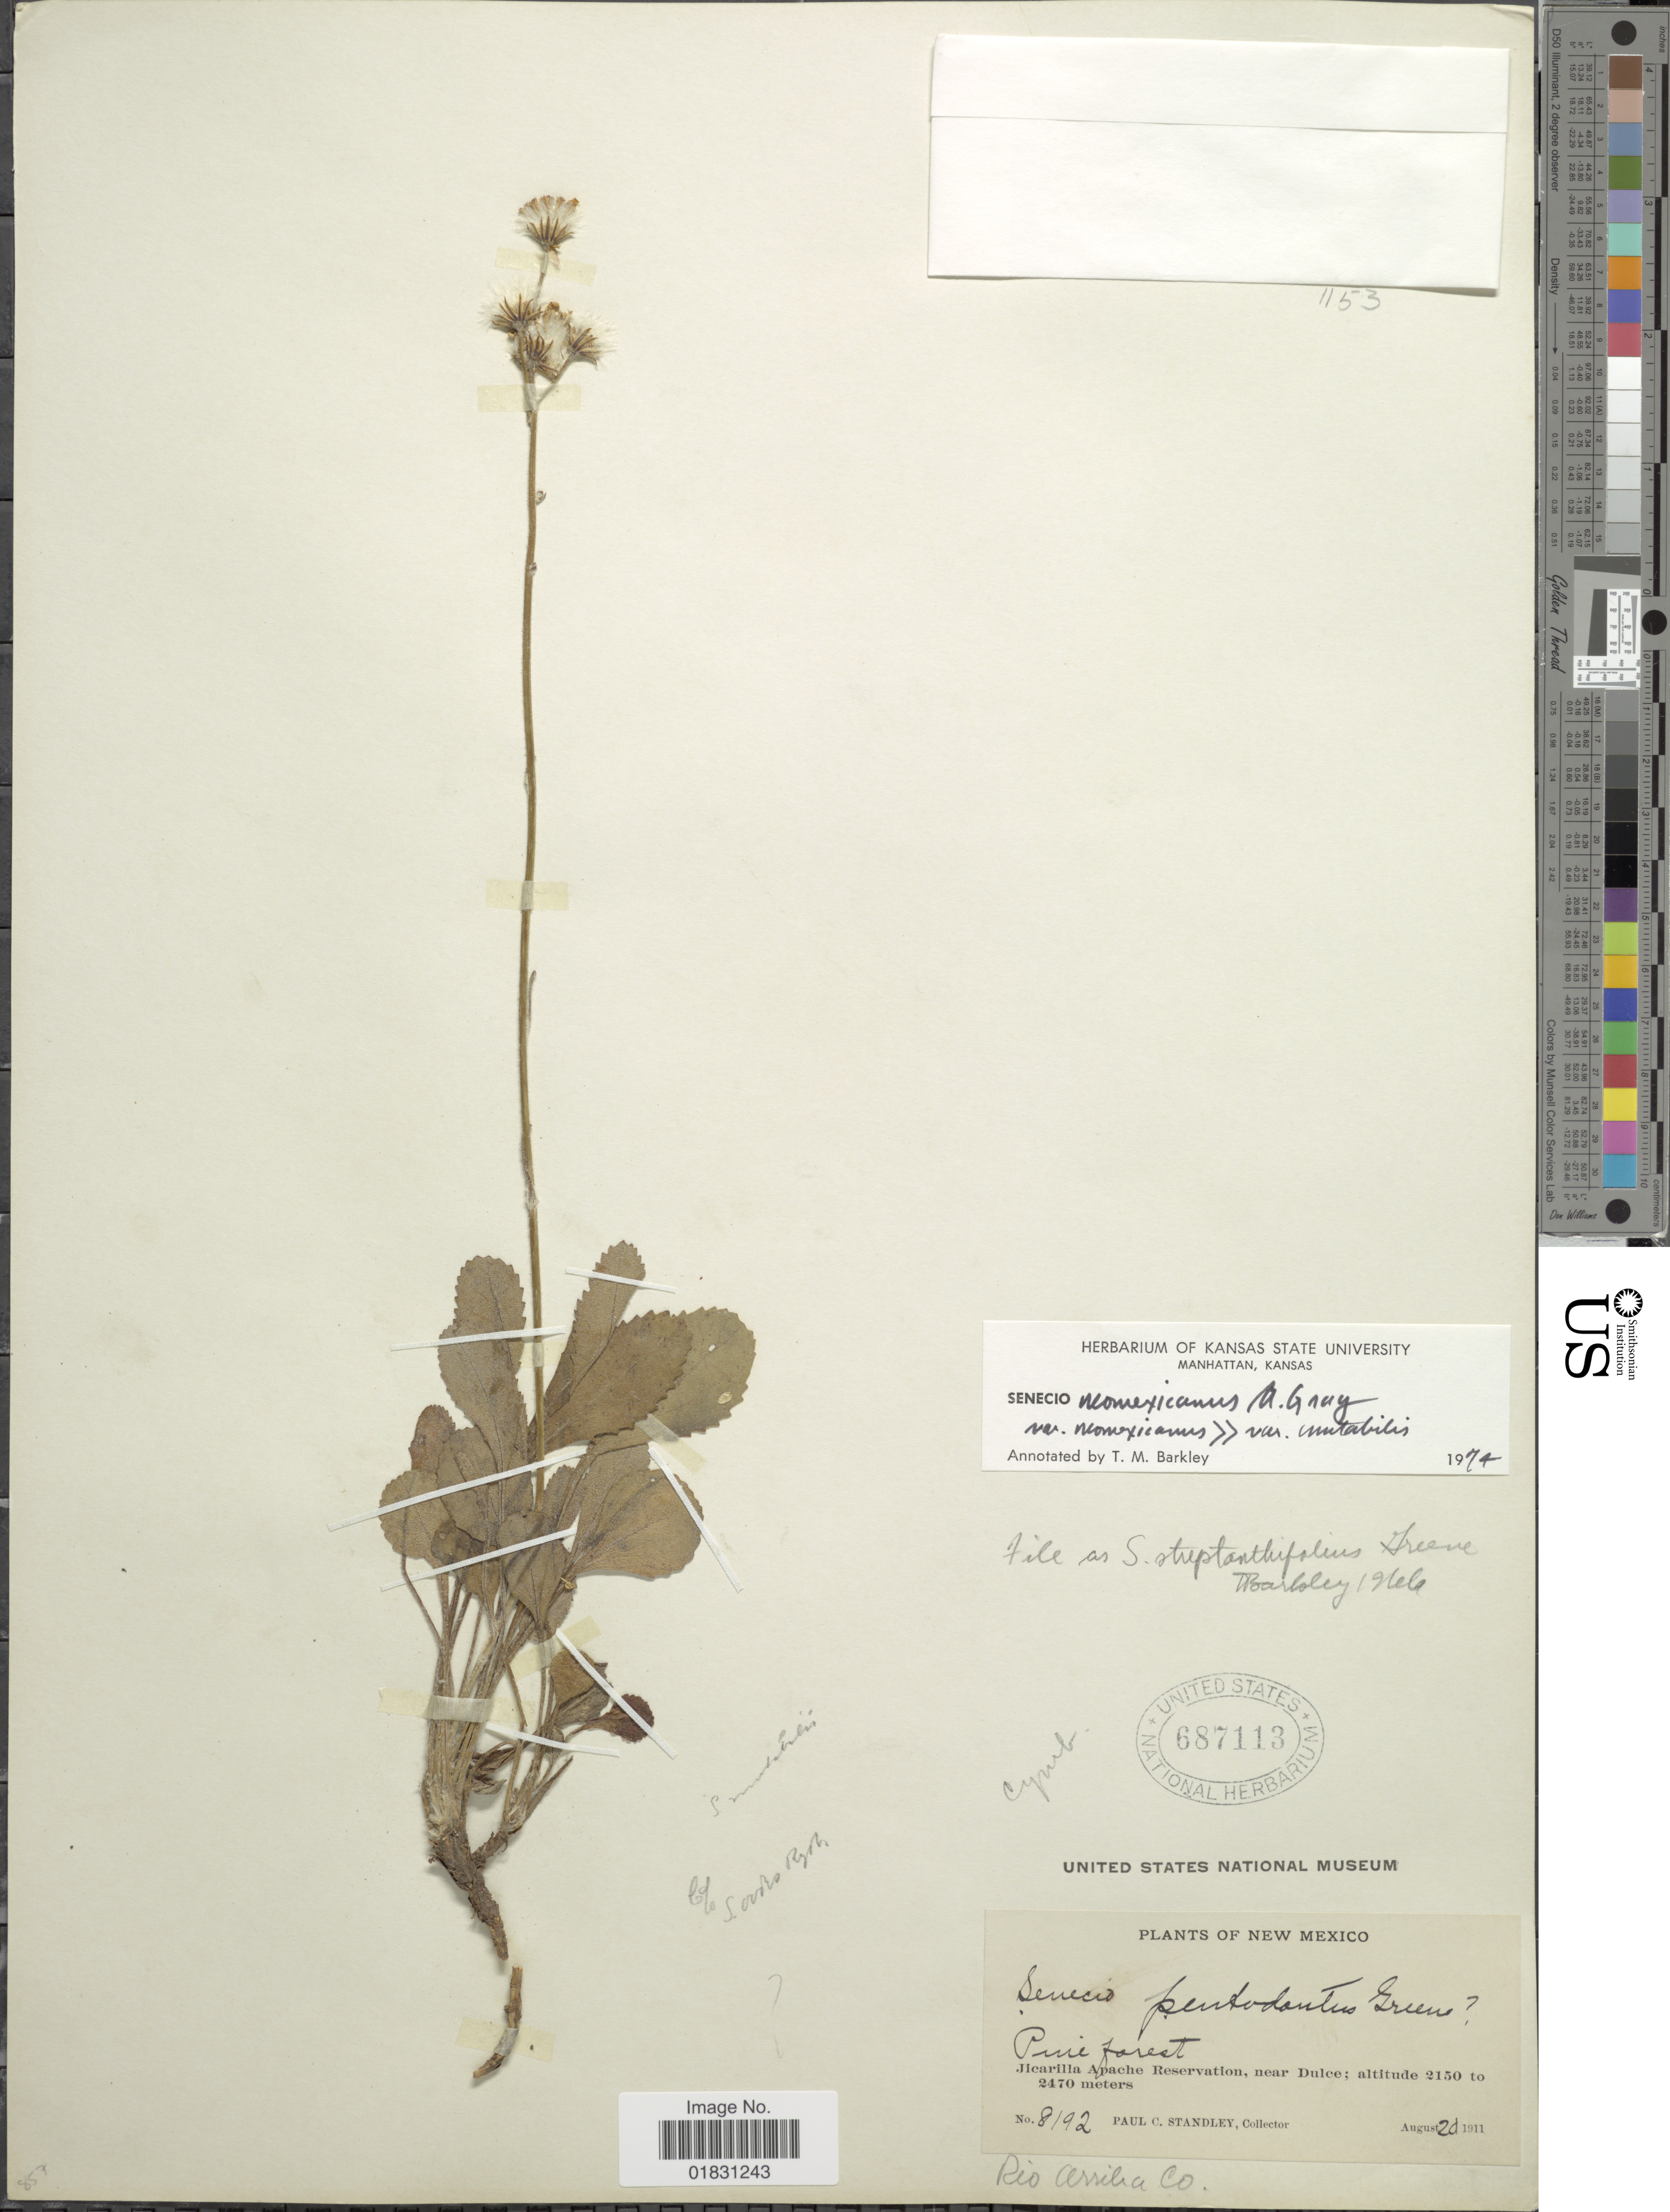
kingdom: Plantae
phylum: Tracheophyta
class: Magnoliopsida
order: Asterales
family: Asteraceae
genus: Packera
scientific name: Packera neomexicana var. neomexicana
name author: (A. Gray) W.A. Weber & Á. Löve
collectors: P. C. Standley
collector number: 8192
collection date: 1911-08-02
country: United States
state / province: New Mexico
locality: Pine forest, Jicarilla Apache Reservation, near Dulce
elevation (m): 2150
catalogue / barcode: US 687113